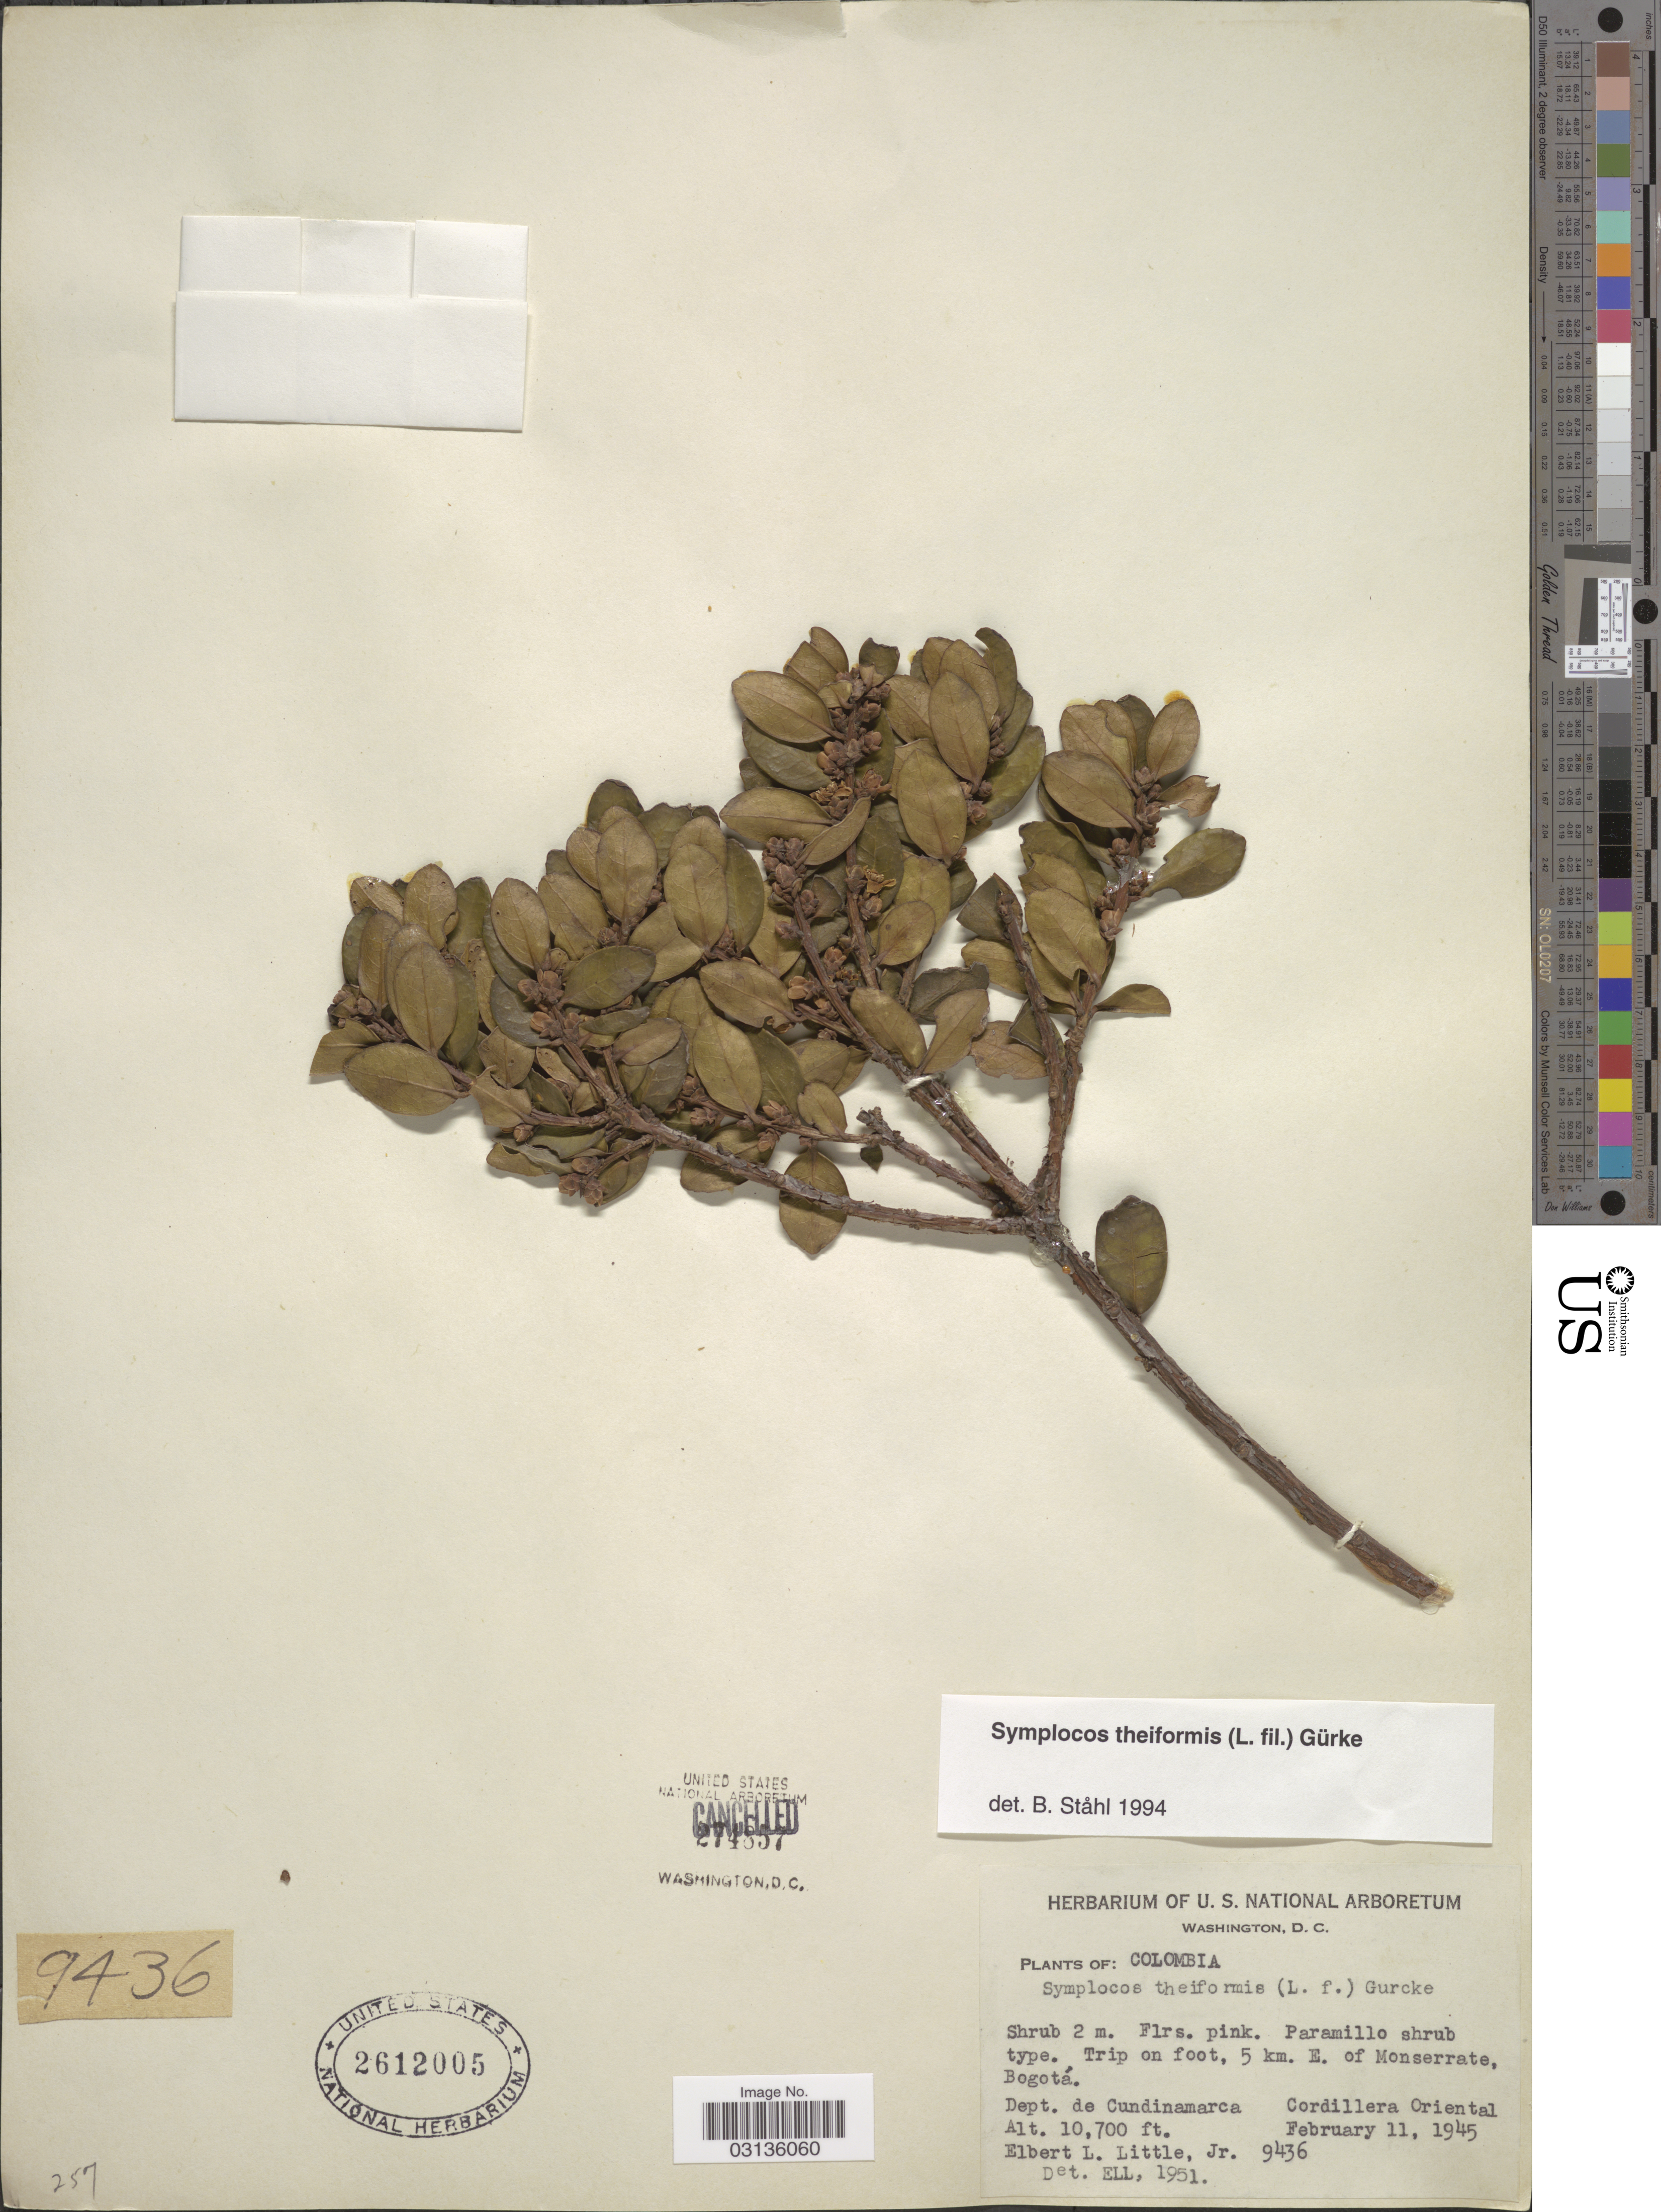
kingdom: Plantae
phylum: Tracheophyta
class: Magnoliopsida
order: Ericales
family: Symplocaceae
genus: Symplocos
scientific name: Symplocos theiformis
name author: (L. f.) Oken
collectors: E. L. Little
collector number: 9436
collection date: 1945-02-11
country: Colombia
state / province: Cundinamarca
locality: Trip on foot, 5 km. E. of Monserrate, Bogotá. Dept. de Cundinamarca. Cordillera Oriental.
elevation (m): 3261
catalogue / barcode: US 2612005